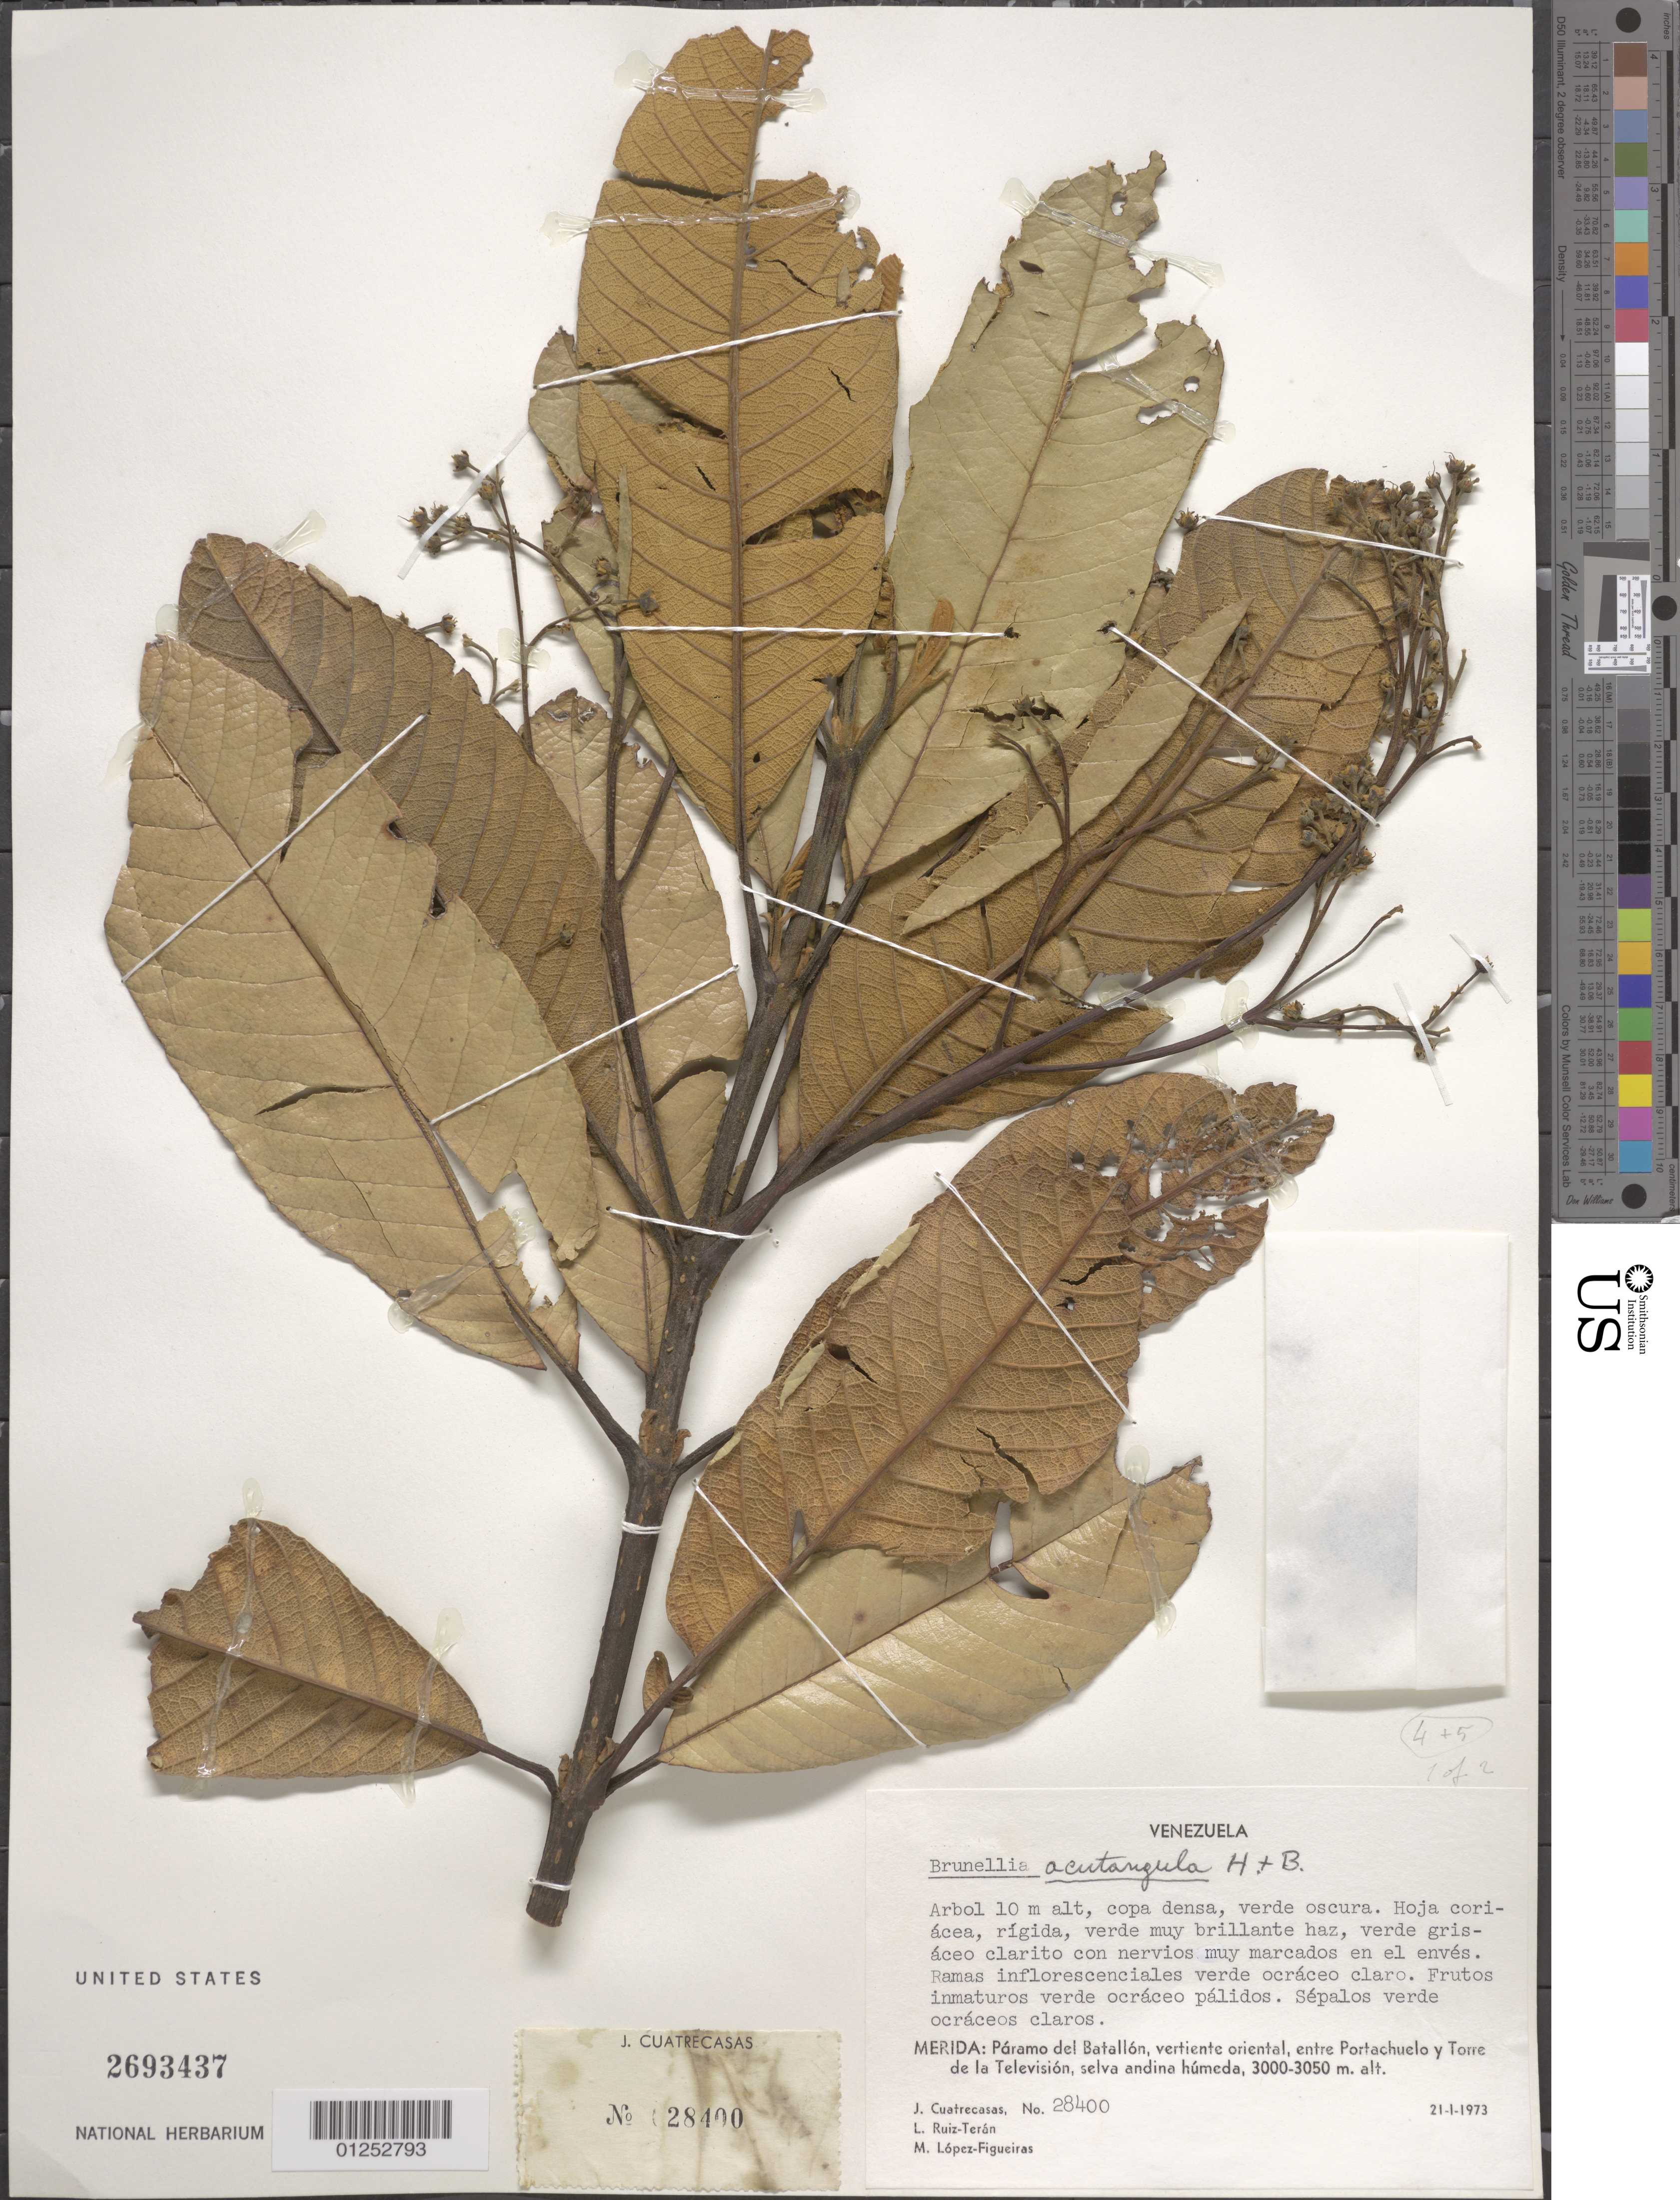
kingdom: Plantae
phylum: Tracheophyta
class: Magnoliopsida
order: Oxalidales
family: Brunelliaceae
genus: Brunellia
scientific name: Brunellia acutangula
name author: Humb. & Bonpl.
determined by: Cuatrecasas, J.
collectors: J. Cuatrecasas, L. E. Ruíz-Terán & M. López Figueiras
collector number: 28400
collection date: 1973-01-21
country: Venezuela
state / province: Tachira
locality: Paramo del Batallon, vertiente oriental, entre Portachuelo y Torre de la Television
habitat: Selva andina humeda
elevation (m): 3000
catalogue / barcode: US 2693437